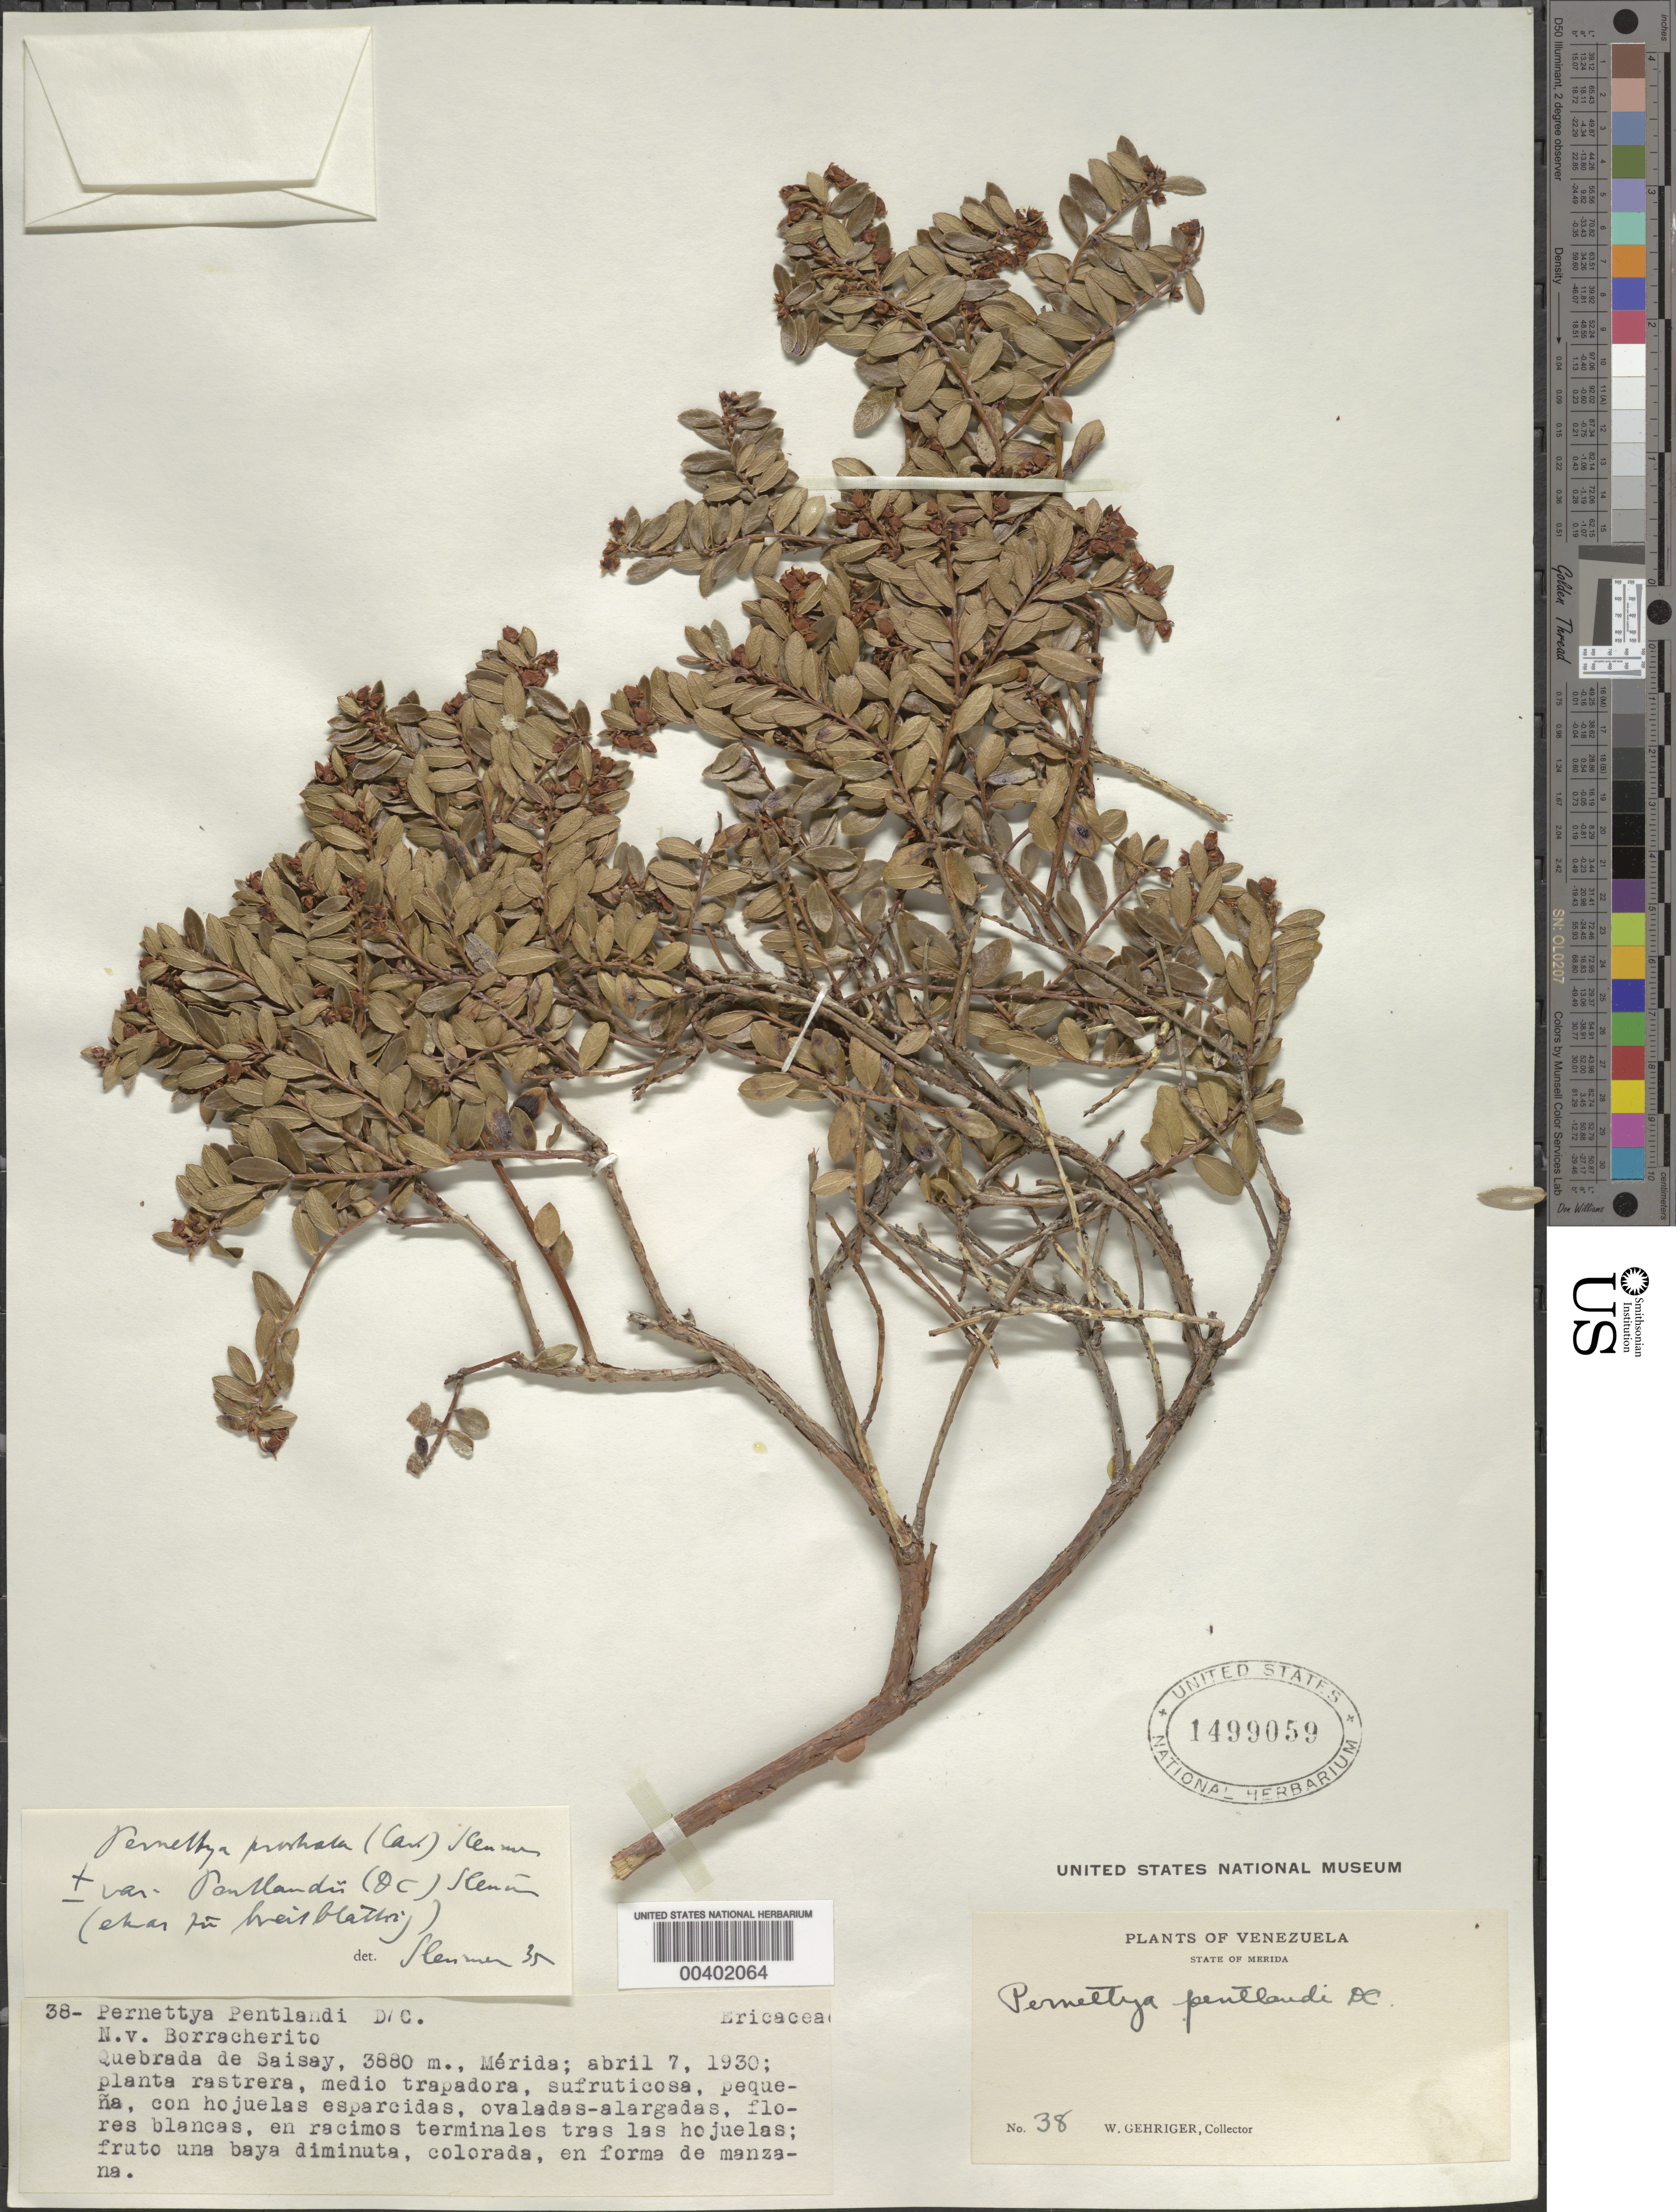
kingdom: Plantae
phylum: Tracheophyta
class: Magnoliopsida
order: Ericales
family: Ericaceae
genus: Pernettya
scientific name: Pernettya prostrata var. pentlandii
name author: (DC.) Sleumer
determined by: Sleumer, H. O.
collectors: W. Gehriger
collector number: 38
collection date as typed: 07 Apr 1930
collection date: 1930-04-07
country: Venezuela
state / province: Mérida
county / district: Rangel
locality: Quebrada de Saisay Saisay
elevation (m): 3880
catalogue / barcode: US 1499059